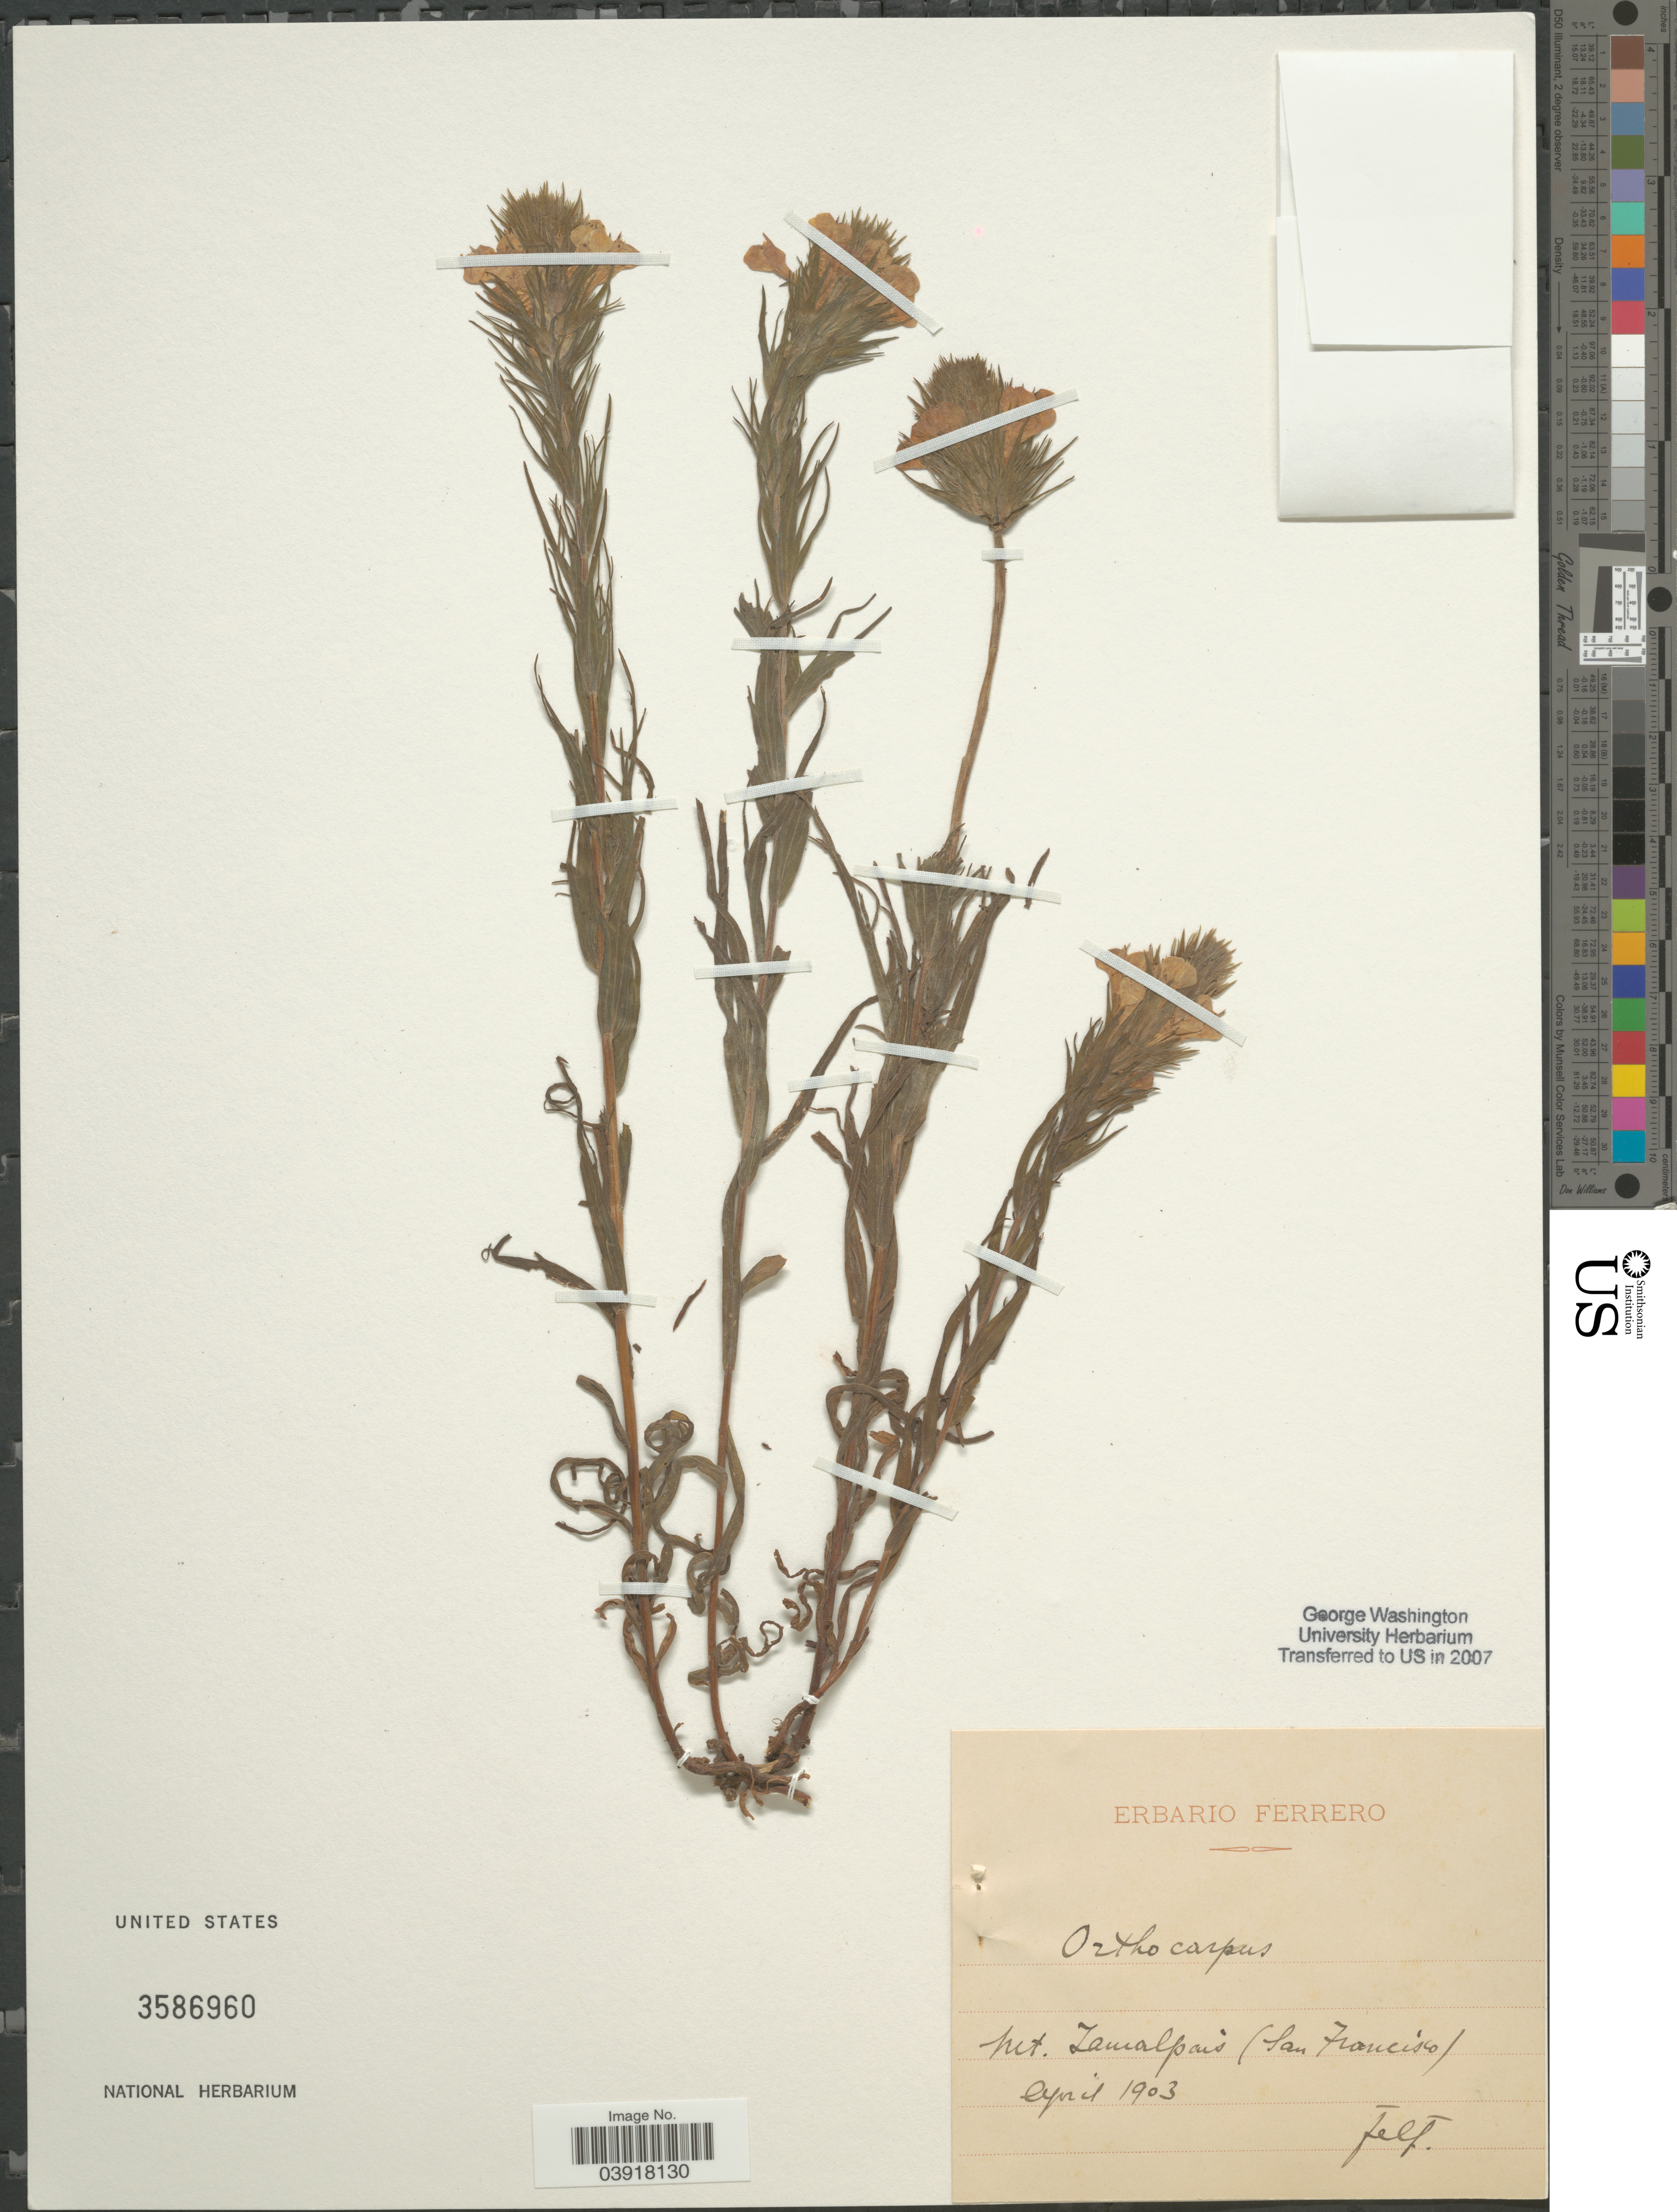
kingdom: Plantae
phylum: Tracheophyta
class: Magnoliopsida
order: Lamiales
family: Orobanchaceae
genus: Orthocarpus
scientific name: Orthocarpus sp.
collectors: F. Ferrero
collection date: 1903-04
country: United States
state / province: California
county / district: San Francisco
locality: Mt. Tamalpais (San Francisco).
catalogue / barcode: US 3586960